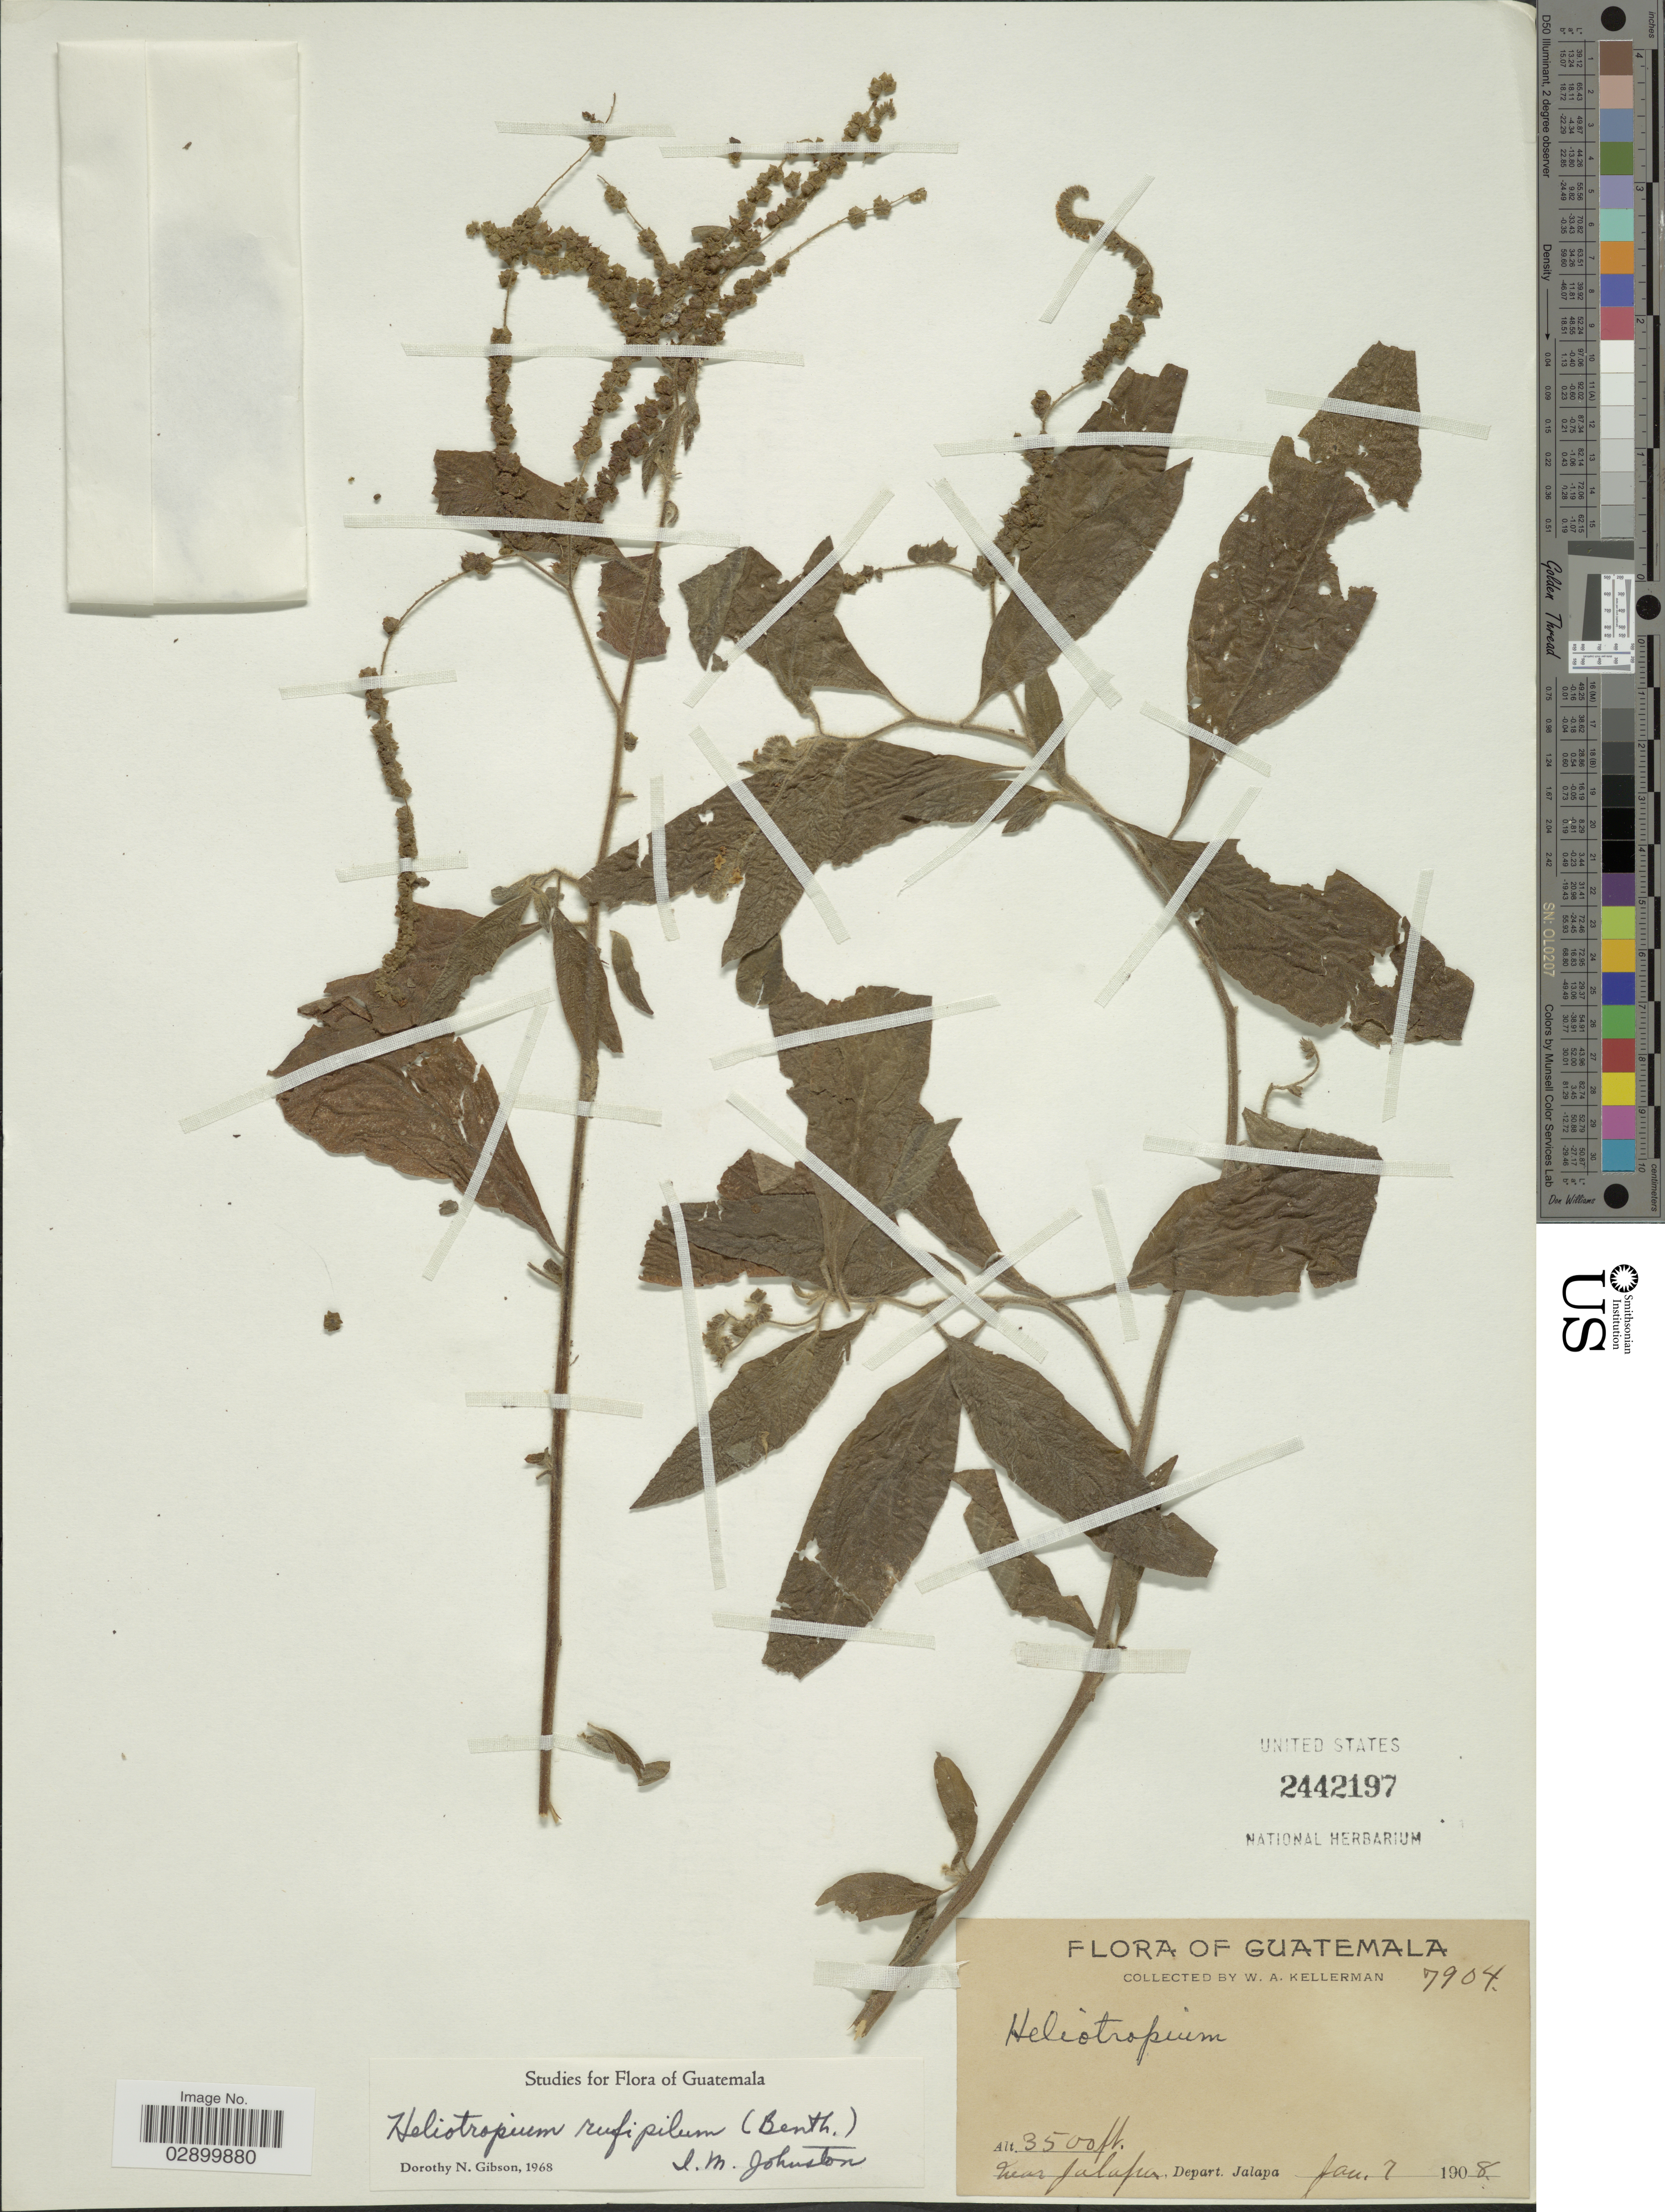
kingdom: Plantae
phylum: Tracheophyta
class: Magnoliopsida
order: Boraginales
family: Heliotropiaceae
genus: Heliotropium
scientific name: Heliotropium rufipilum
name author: (Benth.) I.M. Johnst.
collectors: W. Kellerman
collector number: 7904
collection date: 1908-01-07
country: Guatemala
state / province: Jalapa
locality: Near Jalapa, Depart. Jalapa.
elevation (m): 1067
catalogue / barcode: US 2442197